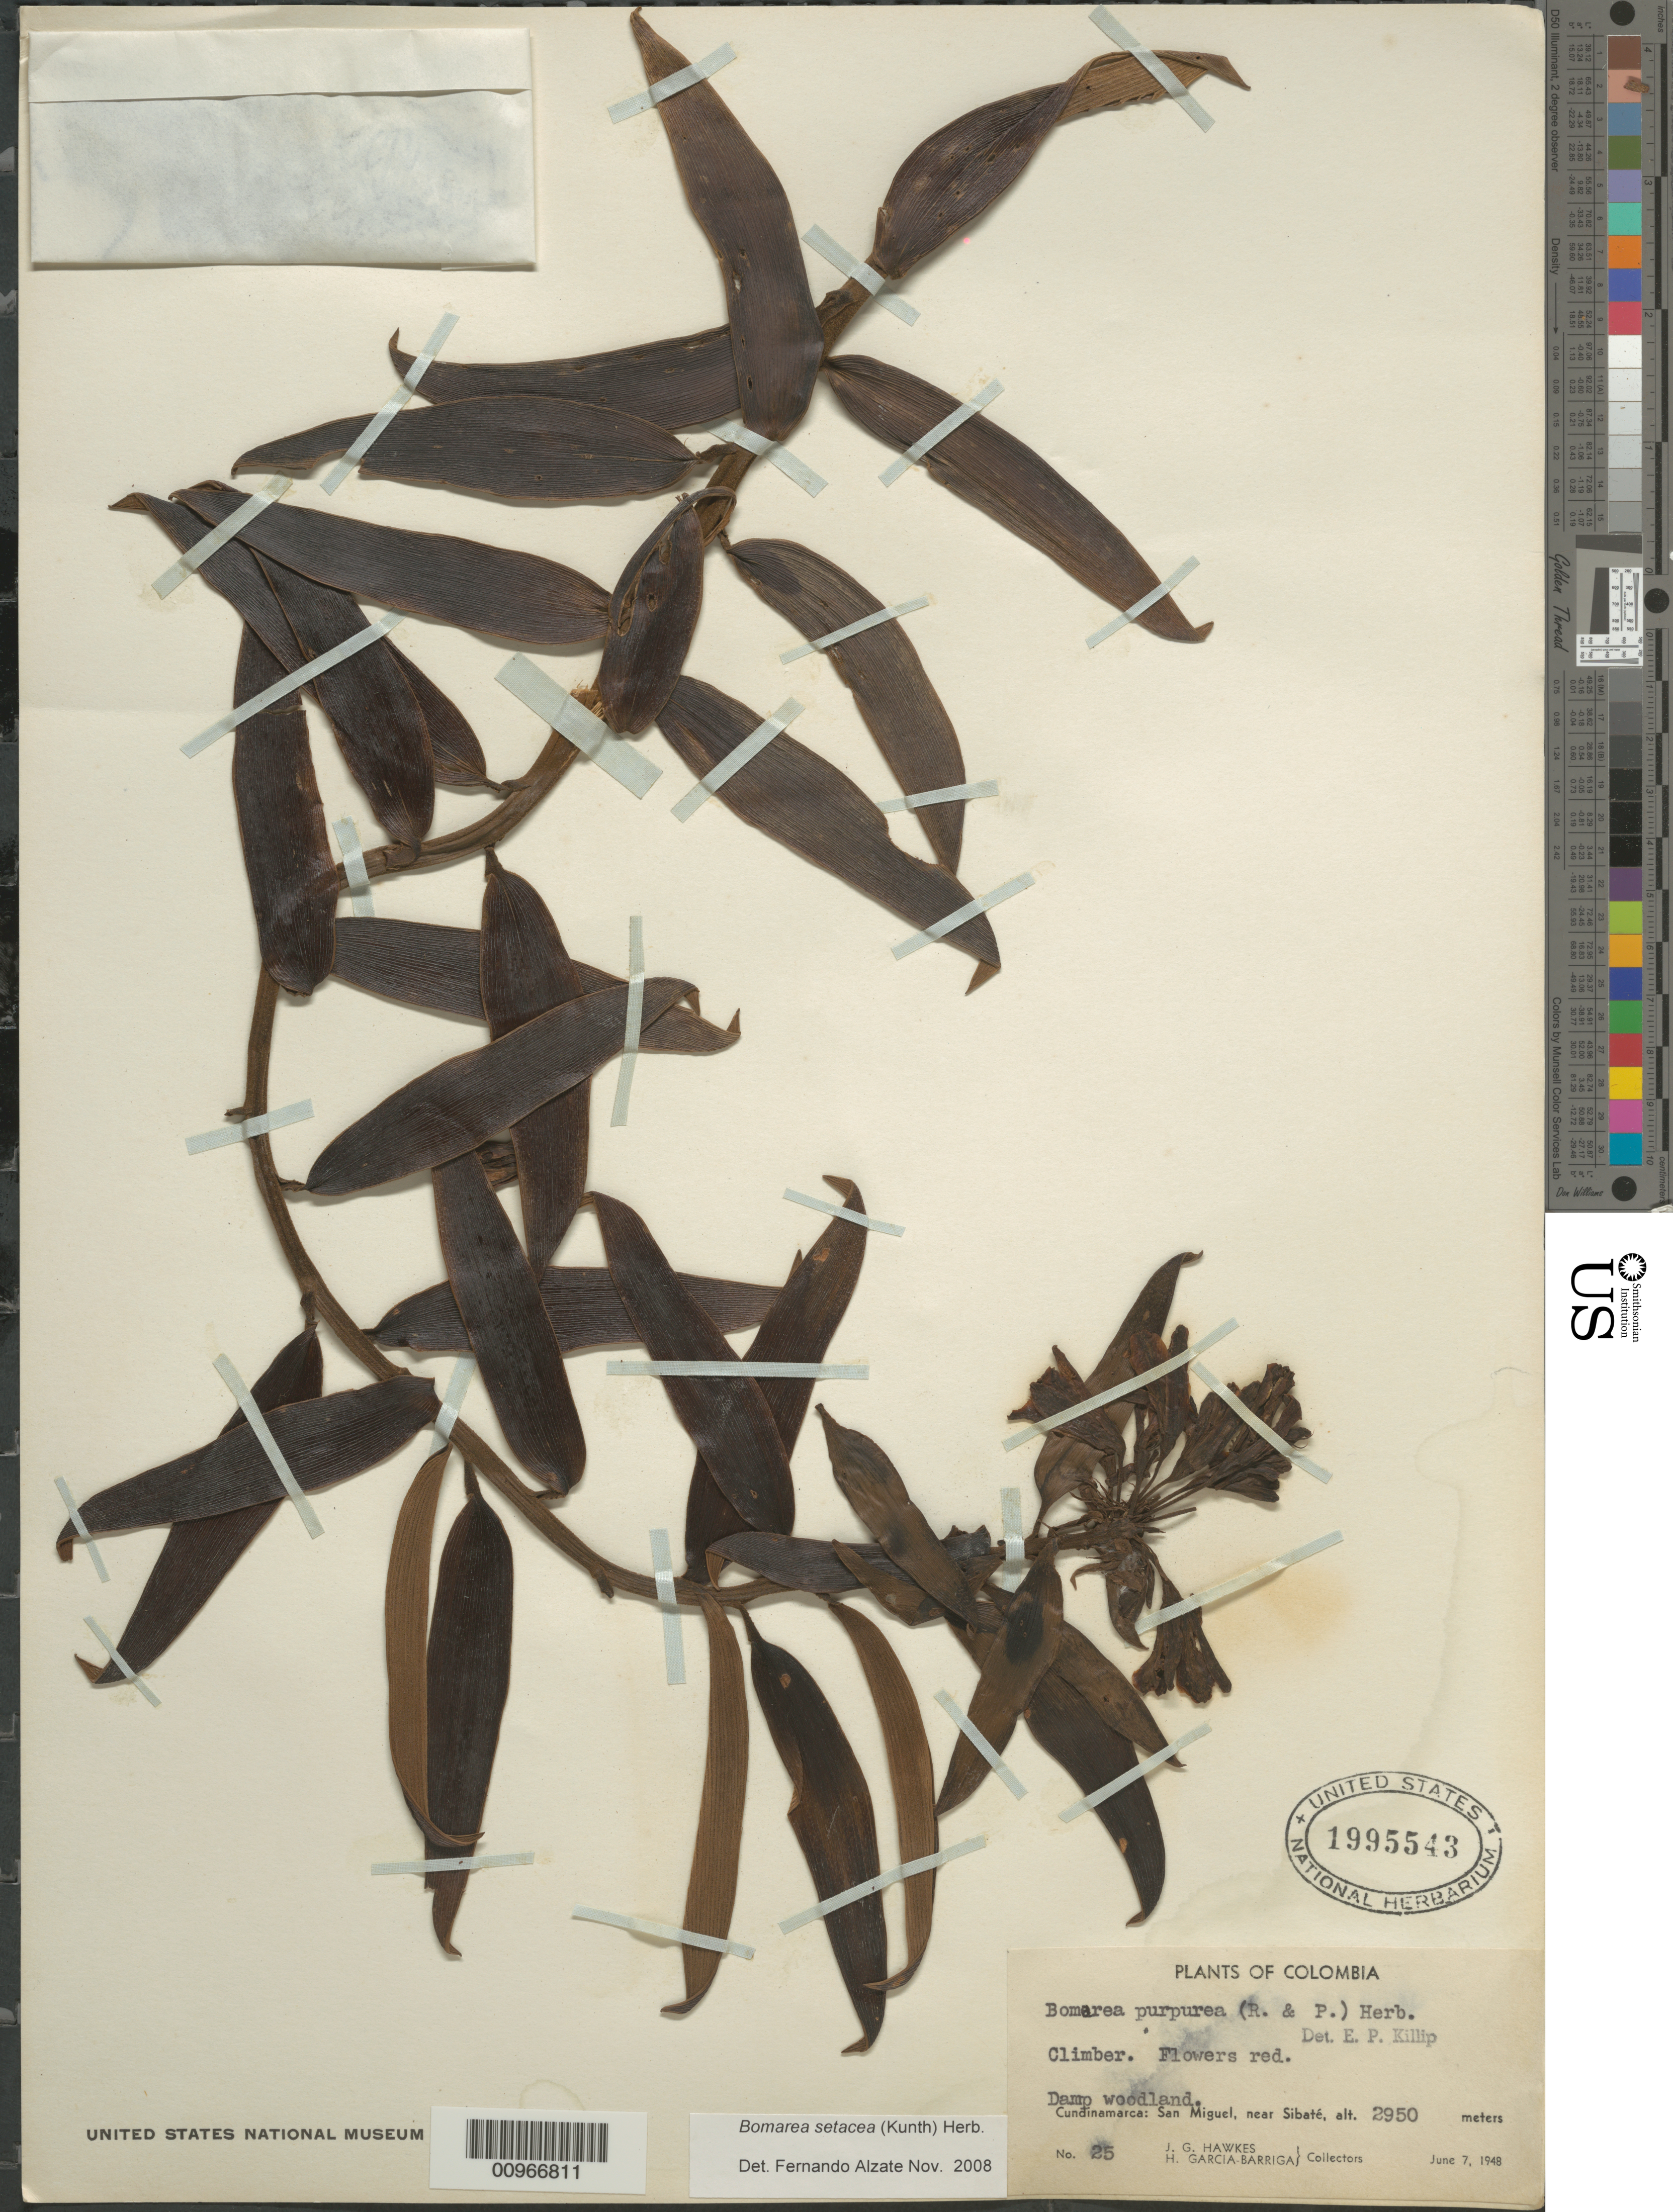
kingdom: Plantae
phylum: Tracheophyta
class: Liliopsida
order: Liliales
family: Alstroemeriaceae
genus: Bomarea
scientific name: Bomarea setacea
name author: (Ruiz & Pav.) Herb.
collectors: J. Hawkes & H. García Barriga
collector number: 25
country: Colombia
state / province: Cundinamarca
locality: San Miguel, near Sibate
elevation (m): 2950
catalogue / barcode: US 1995543